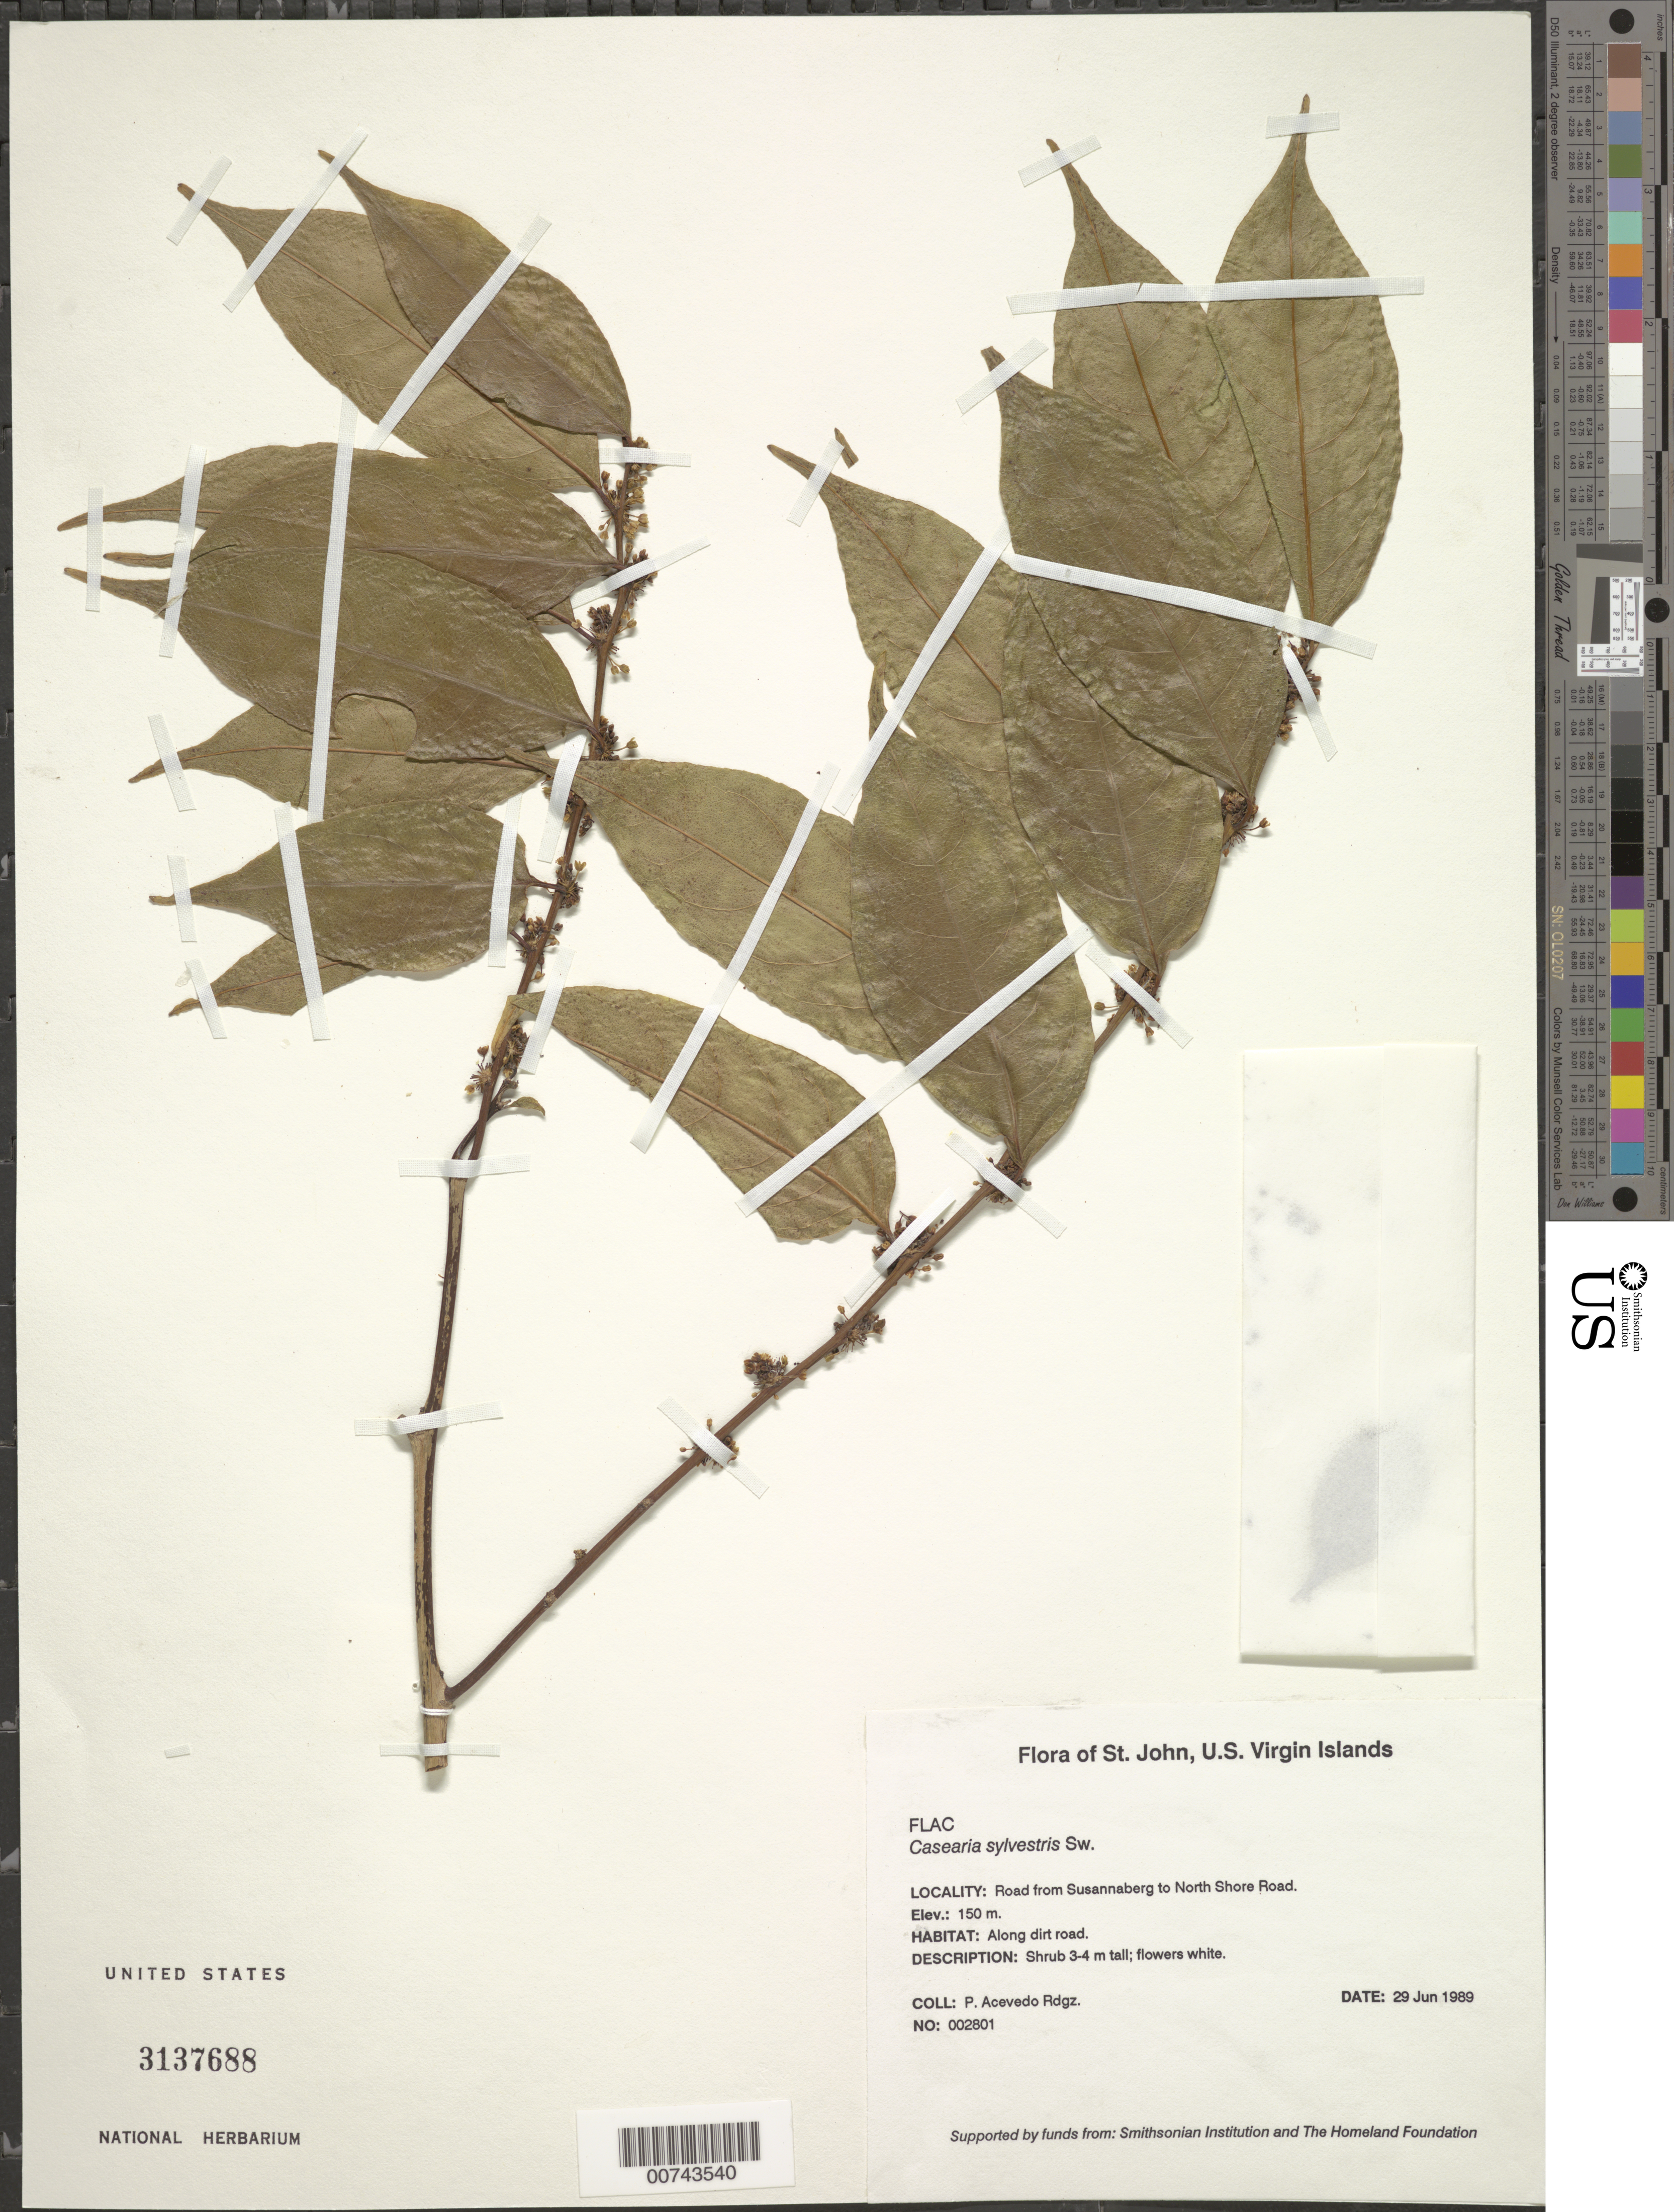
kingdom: Plantae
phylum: Tracheophyta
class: Magnoliopsida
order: Malpighiales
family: Salicaceae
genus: Casearia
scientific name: Casearia sylvestris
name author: Sw.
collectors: P. Acevedo-Rodr.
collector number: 2801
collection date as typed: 29 Jun 1989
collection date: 1989-06-29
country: U.S. Virgin Islands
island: St. John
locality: Cruz Bay Quarter; Dirt road from Susannaberg to North Shore Road.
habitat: Along dirt road.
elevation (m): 150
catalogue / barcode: US 3137688